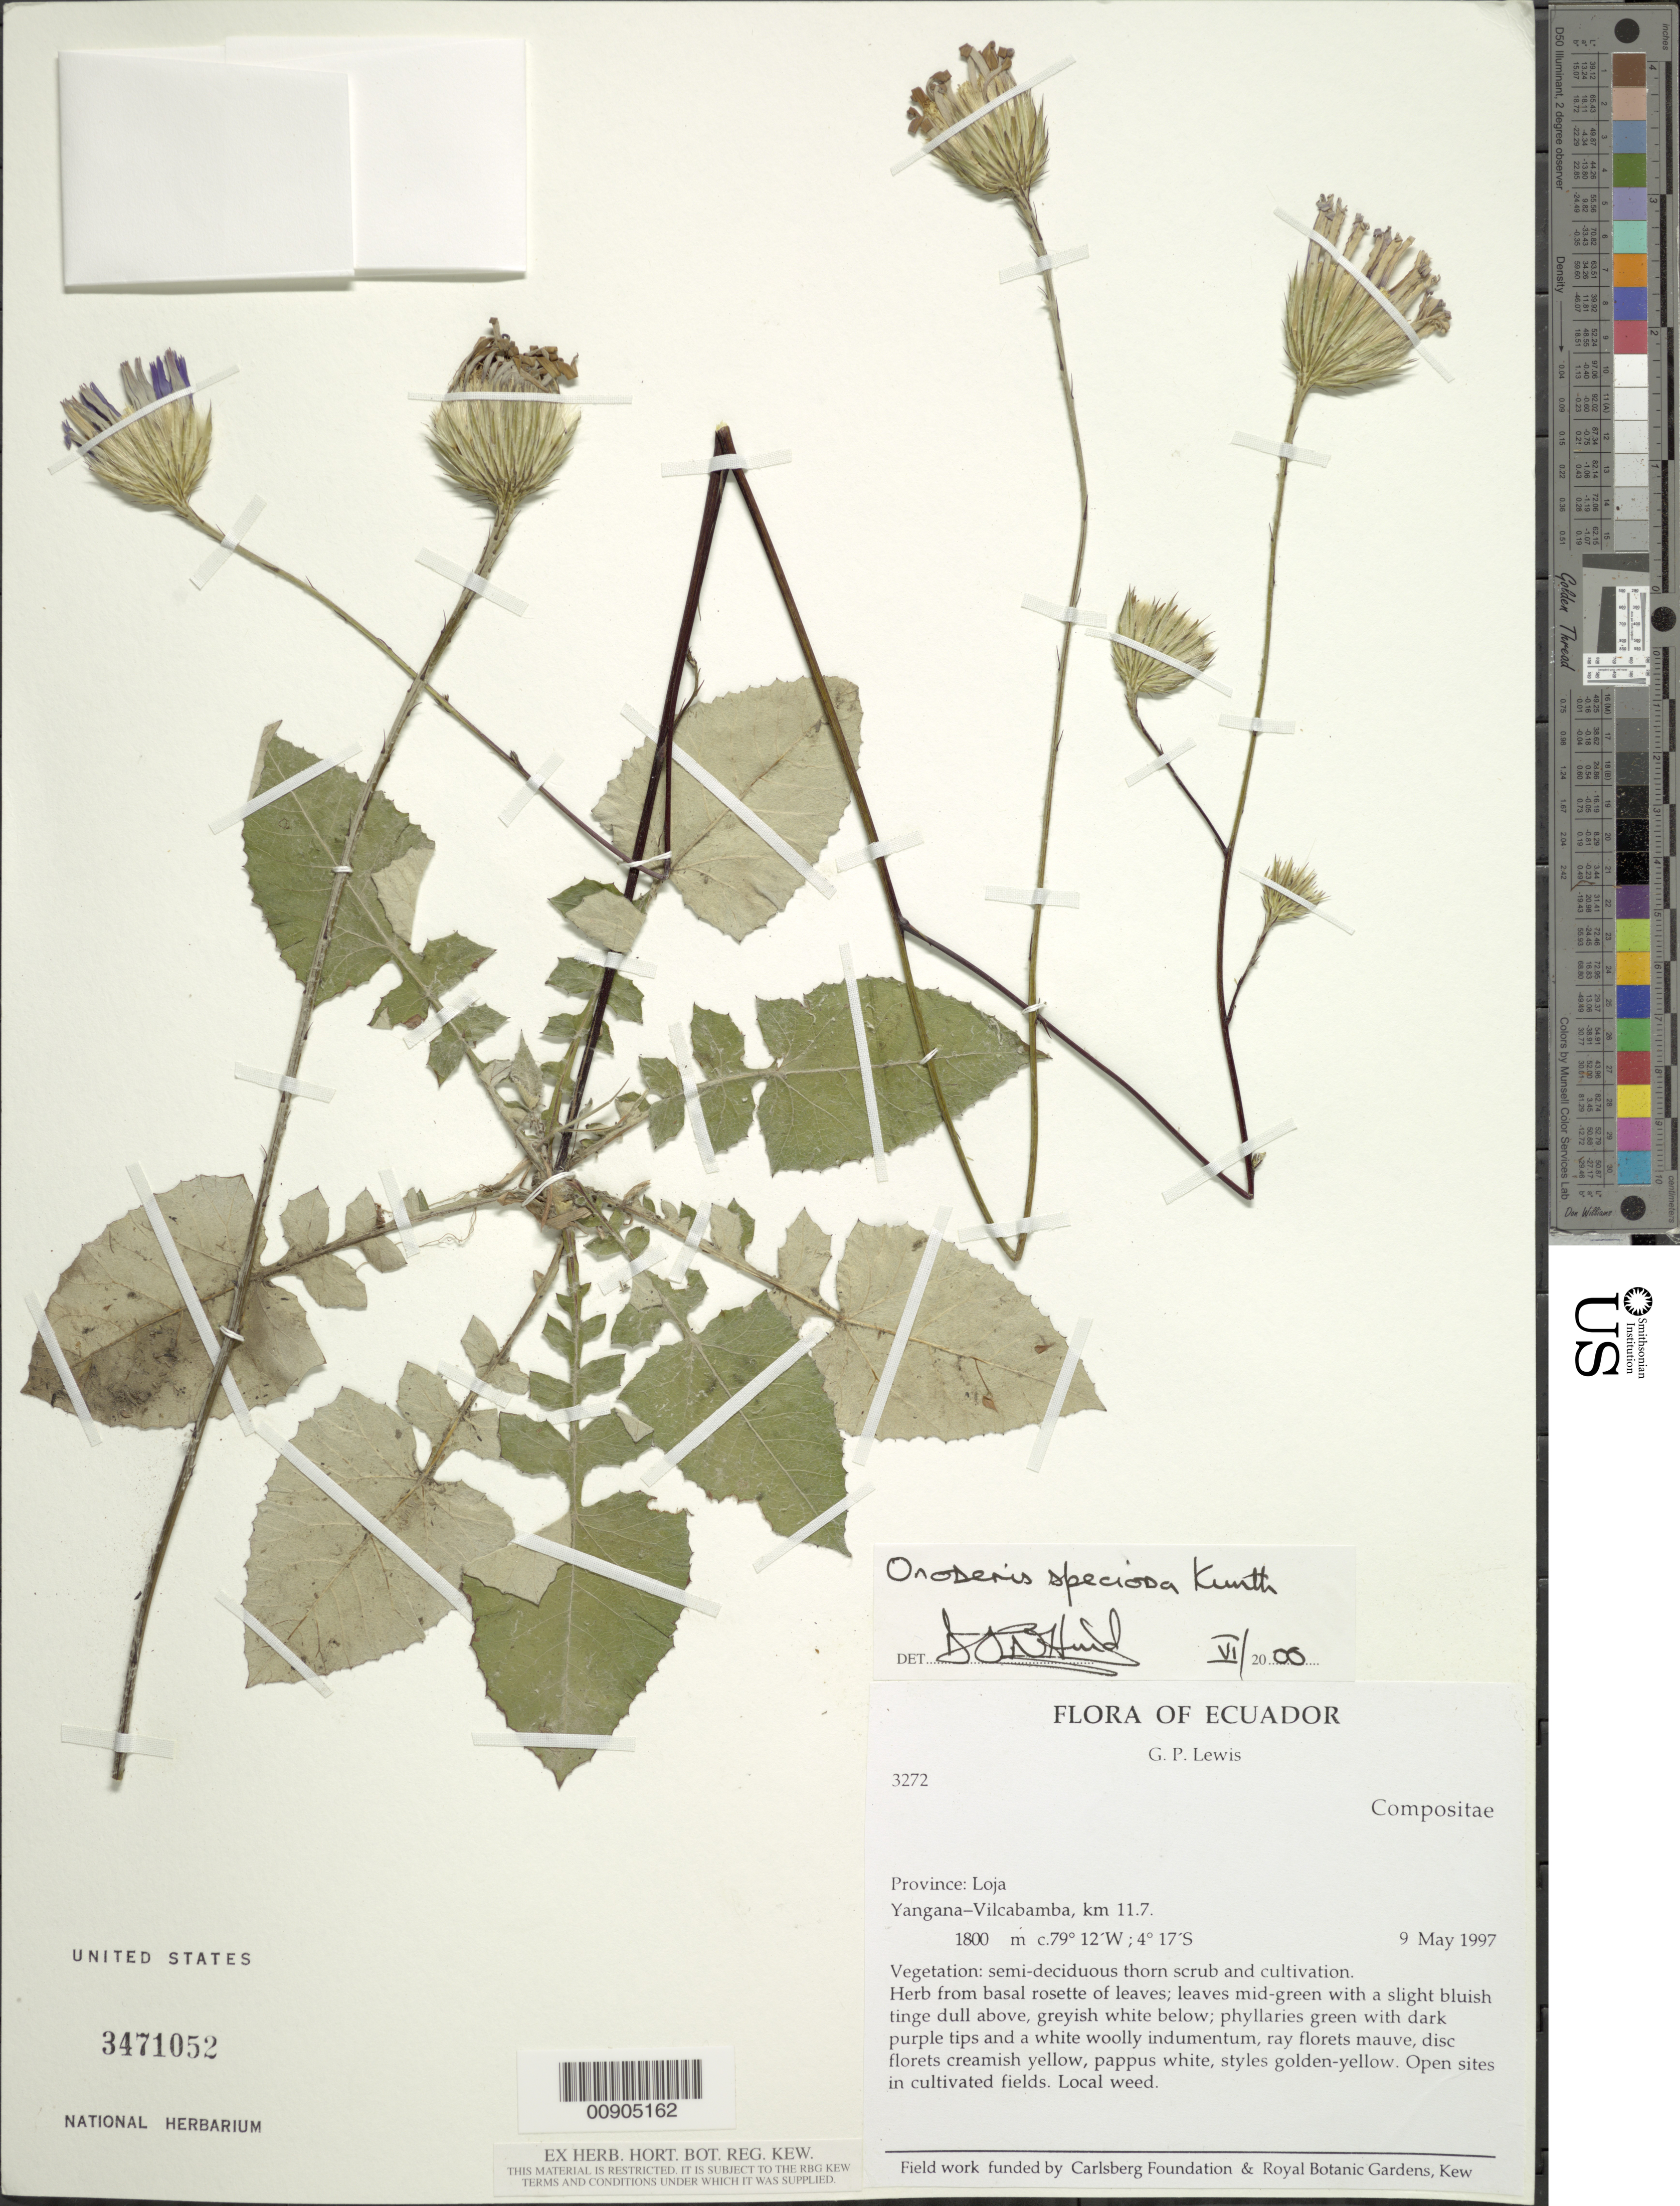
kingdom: Plantae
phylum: Tracheophyta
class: Magnoliopsida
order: Asterales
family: Asteraceae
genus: Onoseris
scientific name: Onoseris speciosa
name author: Kunth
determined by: Hind, N.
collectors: G. P. Lewis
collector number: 3272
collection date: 1997-05-09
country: Ecuador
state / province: Loja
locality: Yangana to Vilcabamba, km 11.7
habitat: Semi-deciduous thorn scrub and cultivation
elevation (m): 1800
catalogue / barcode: US 3471052